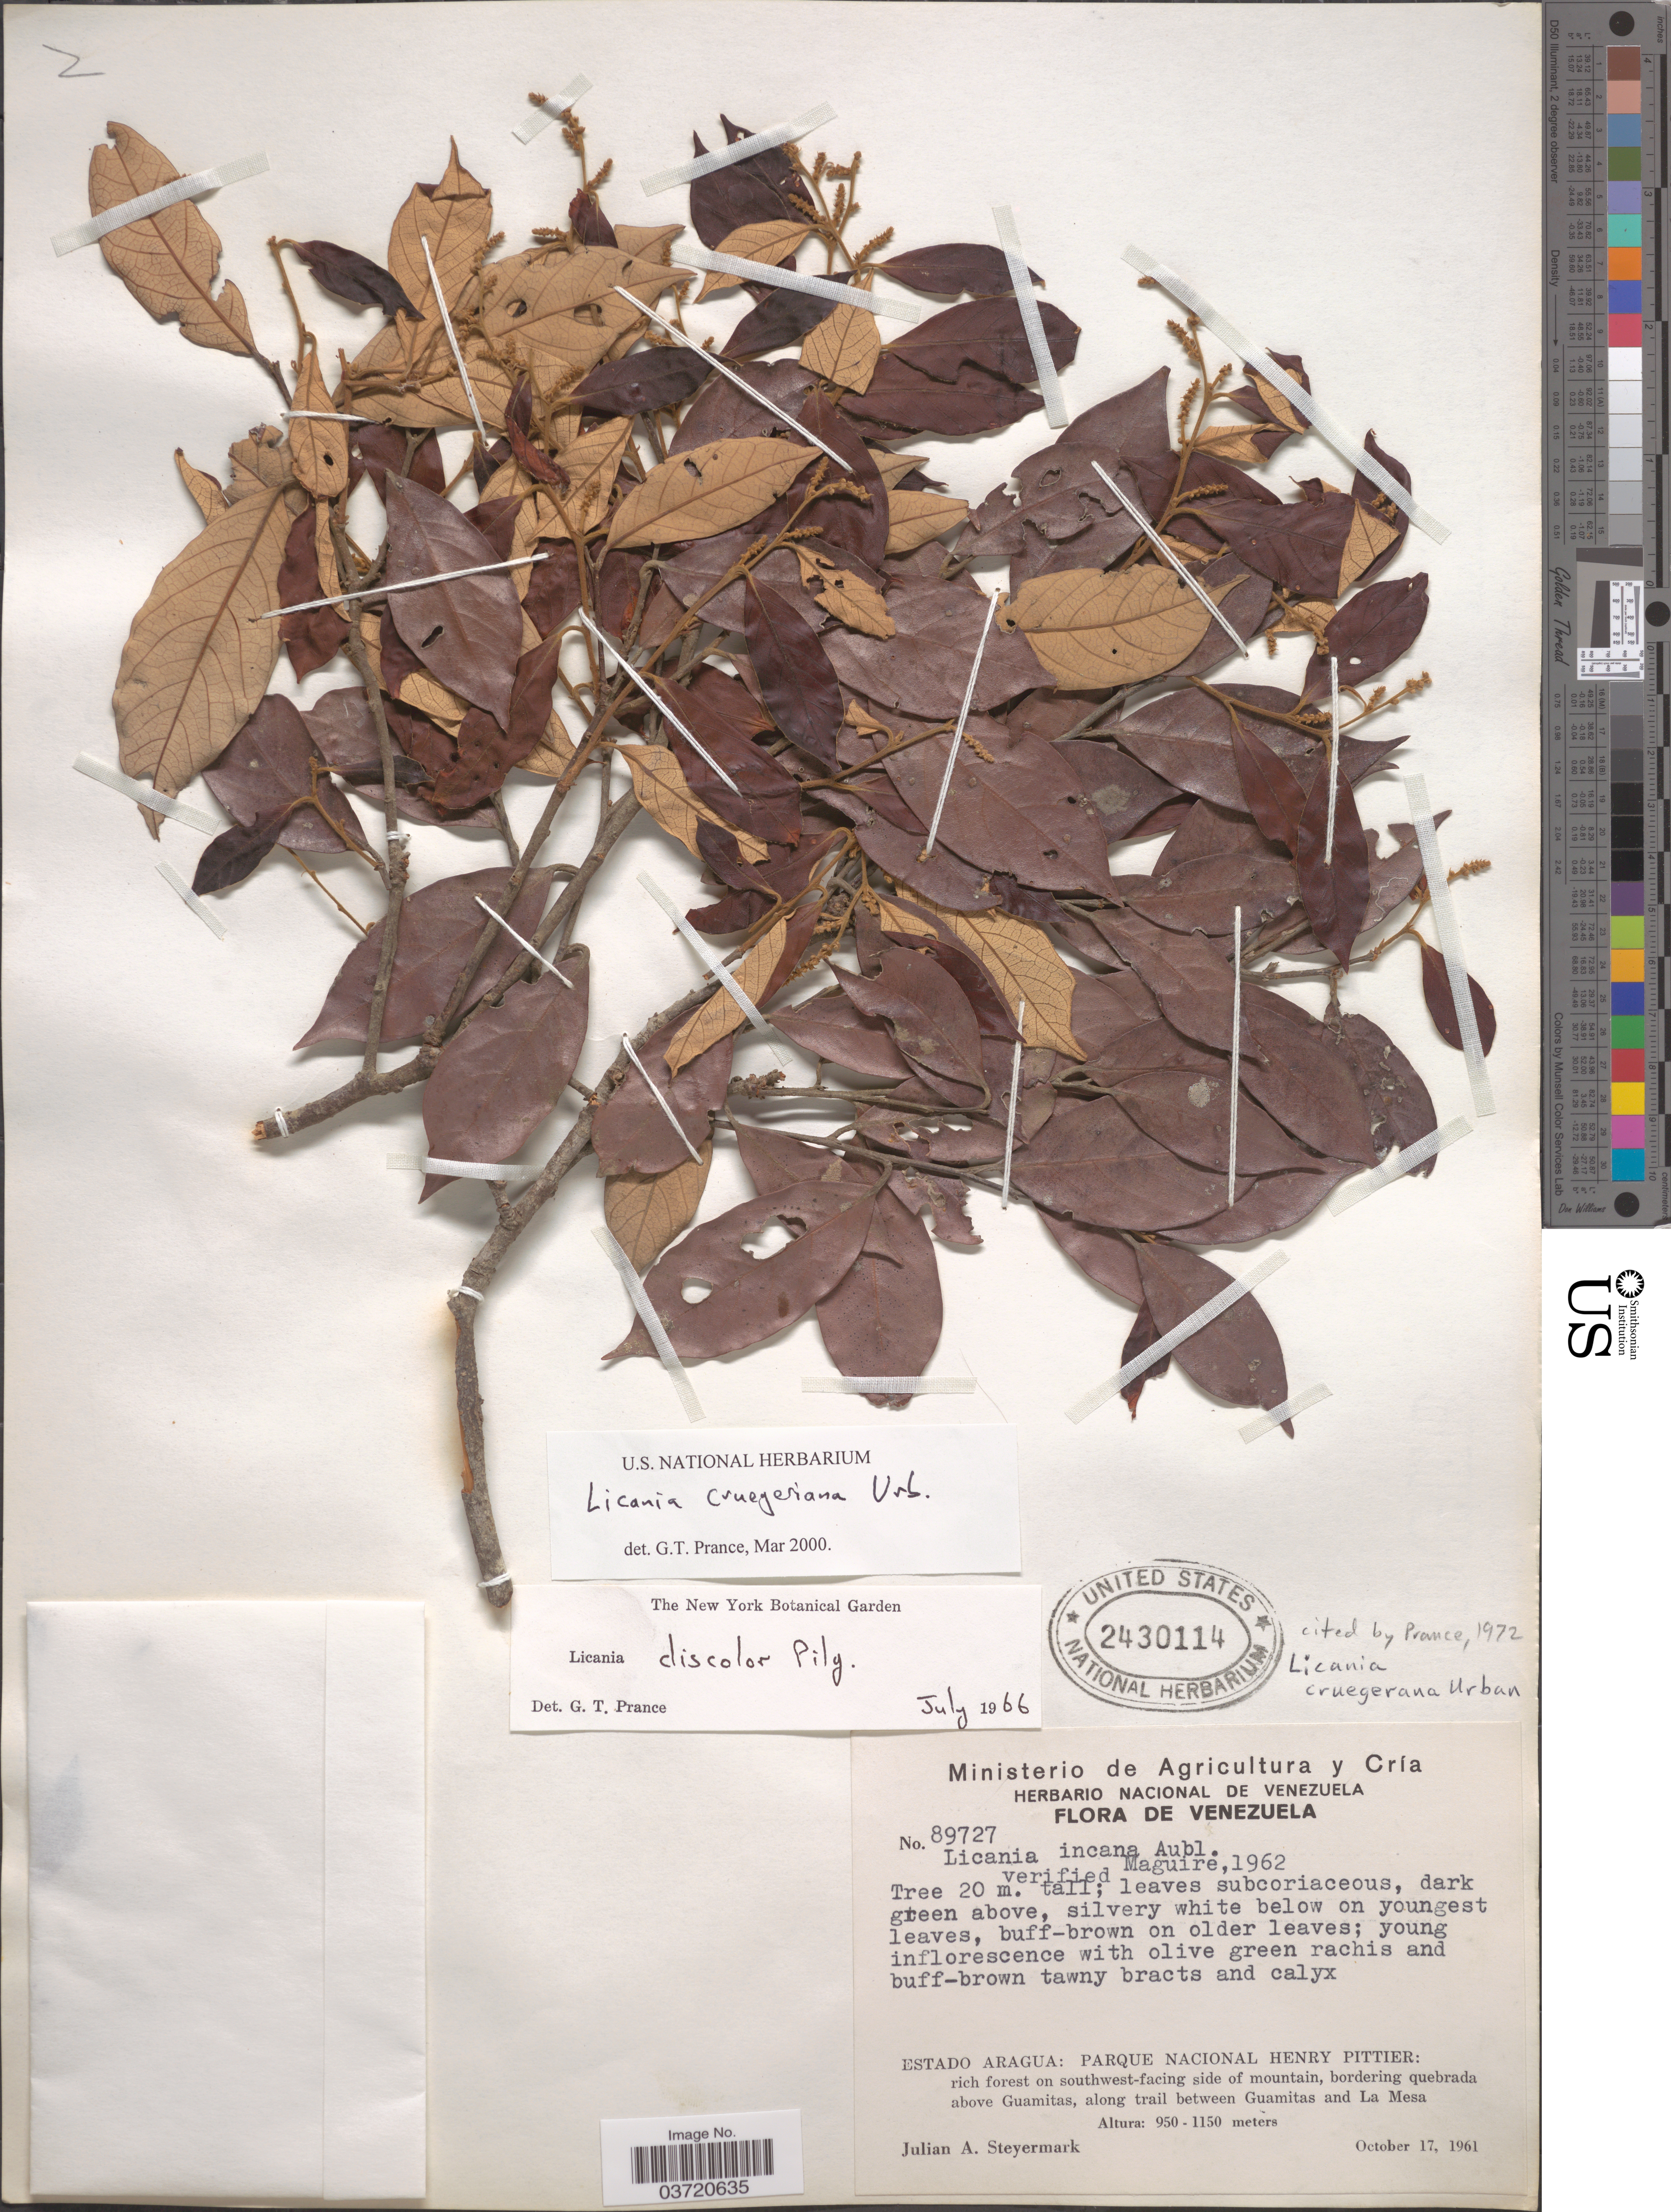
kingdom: Plantae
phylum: Tracheophyta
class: Magnoliopsida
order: Malpighiales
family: Chrysobalanaceae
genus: Licania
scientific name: Licania cruegeriana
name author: Urb.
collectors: J. Steyermark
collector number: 89727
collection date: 1961-10-17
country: Venezuela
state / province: Aragua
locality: Parque Nacional Henry Pittier: rich forest on southwest-facing side of mountain, bordering quebrada above Guamitas, along trail between Guamitas and La Mesa.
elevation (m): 950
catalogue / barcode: US 2430114